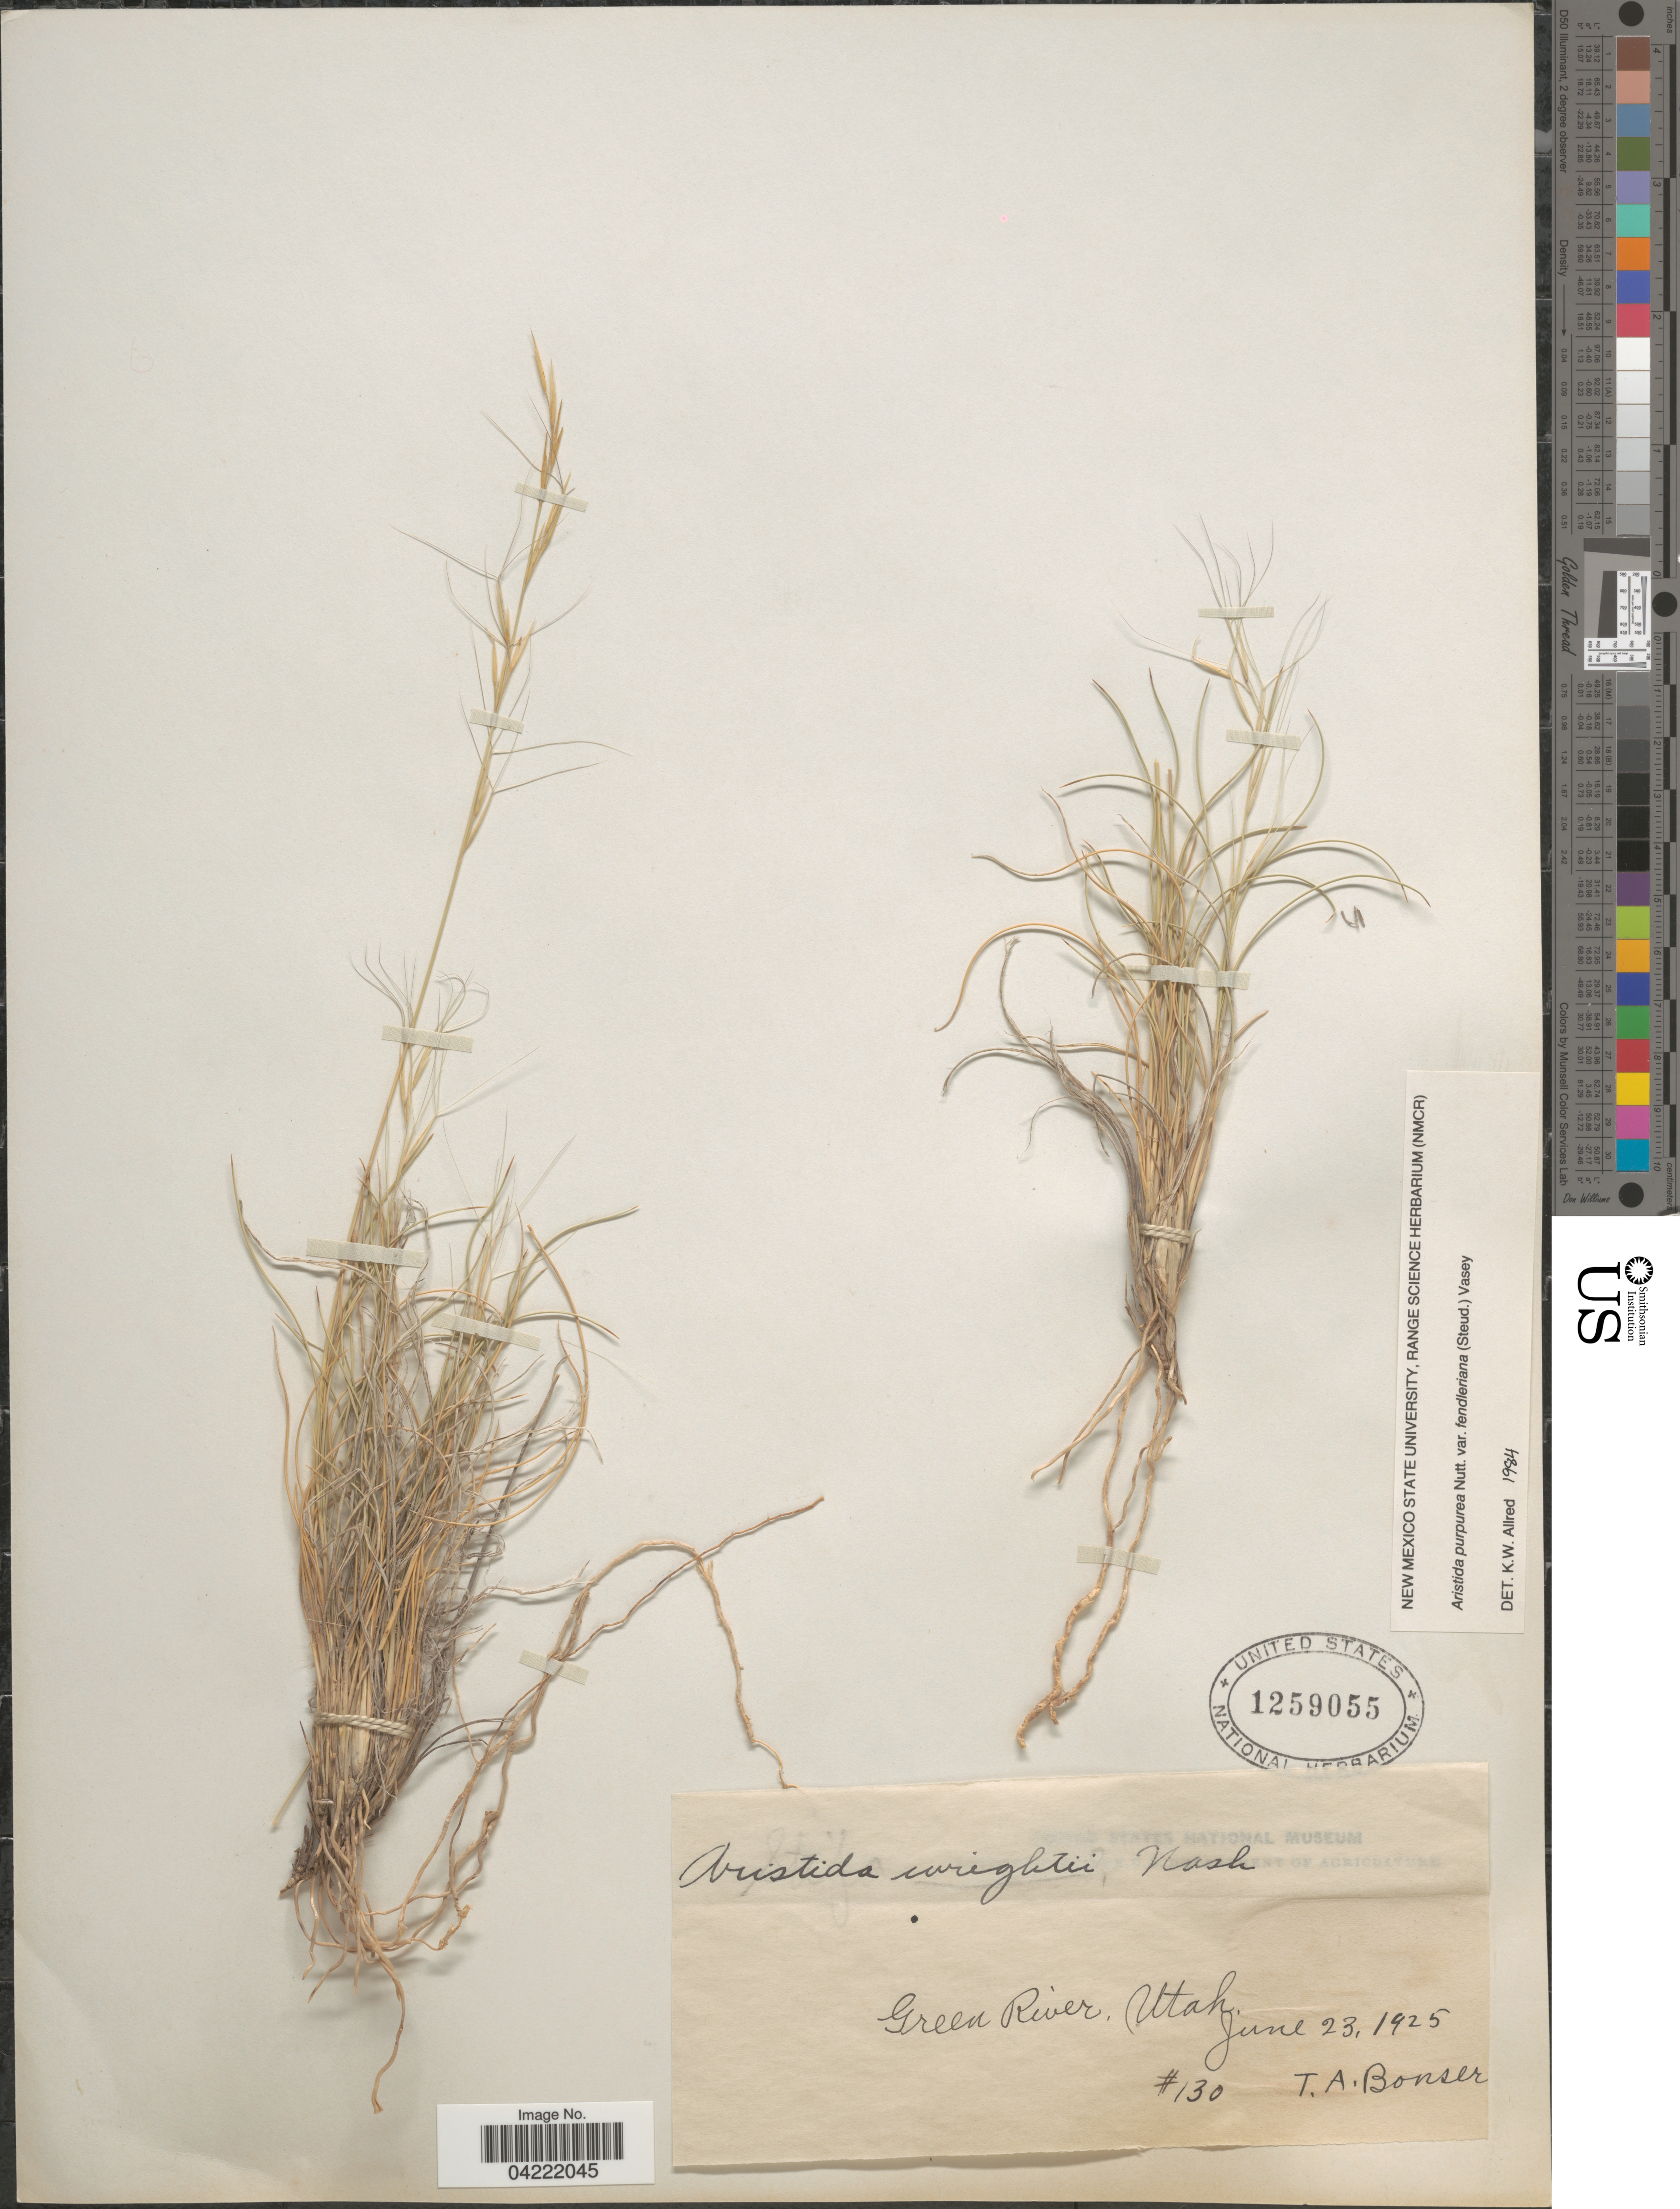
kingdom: Plantae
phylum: Tracheophyta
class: Liliopsida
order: Poales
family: Poaceae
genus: Aristida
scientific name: Aristida purpurea var. fendleriana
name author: (Steud.) Vasey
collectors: T. Bonser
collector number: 130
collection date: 1925-06-23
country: United States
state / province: Utah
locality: Green River.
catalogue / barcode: US 1259055